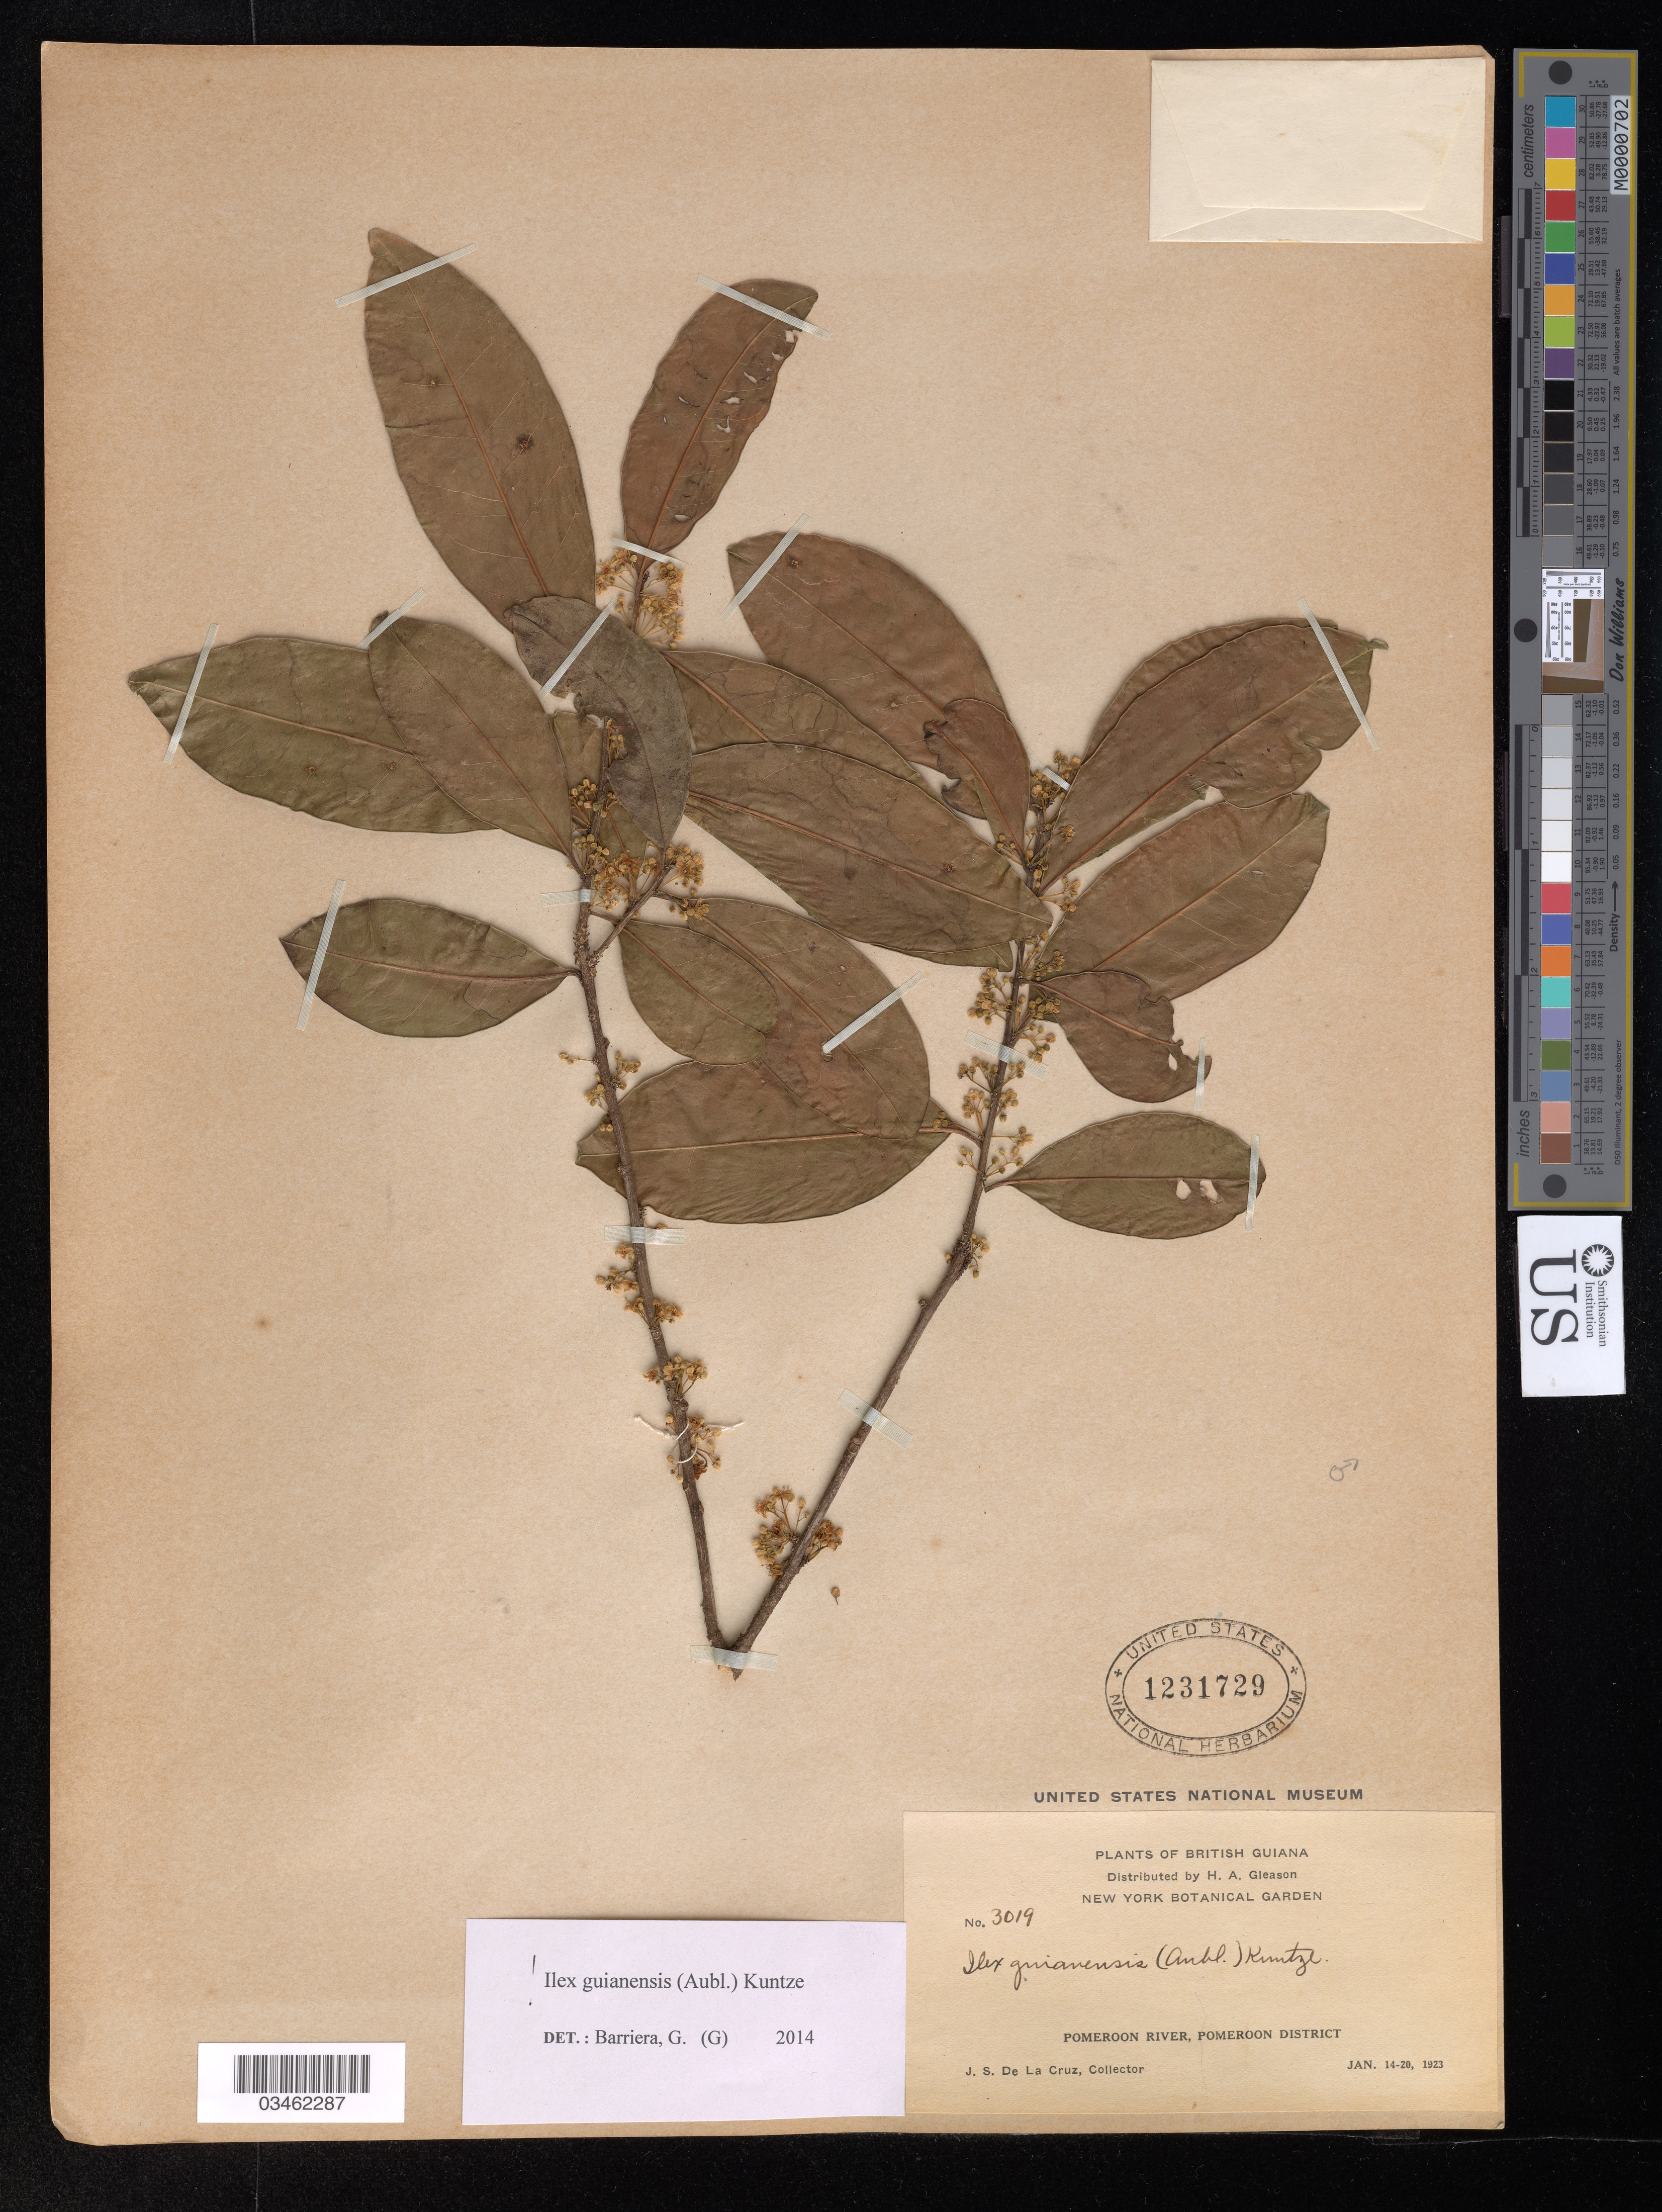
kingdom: Plantae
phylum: Tracheophyta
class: Magnoliopsida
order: Aquifoliales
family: Aquifoliaceae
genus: Ilex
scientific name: Ilex guianensis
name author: (Aubl.) Kuntze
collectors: J. S. de la Cruz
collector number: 3019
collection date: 1923-01-14/1923-01-20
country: Guyana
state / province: Pomeroon-Supenaam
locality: British Guiana. Pomeroon River, Pomeroon District.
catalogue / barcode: US 1231729